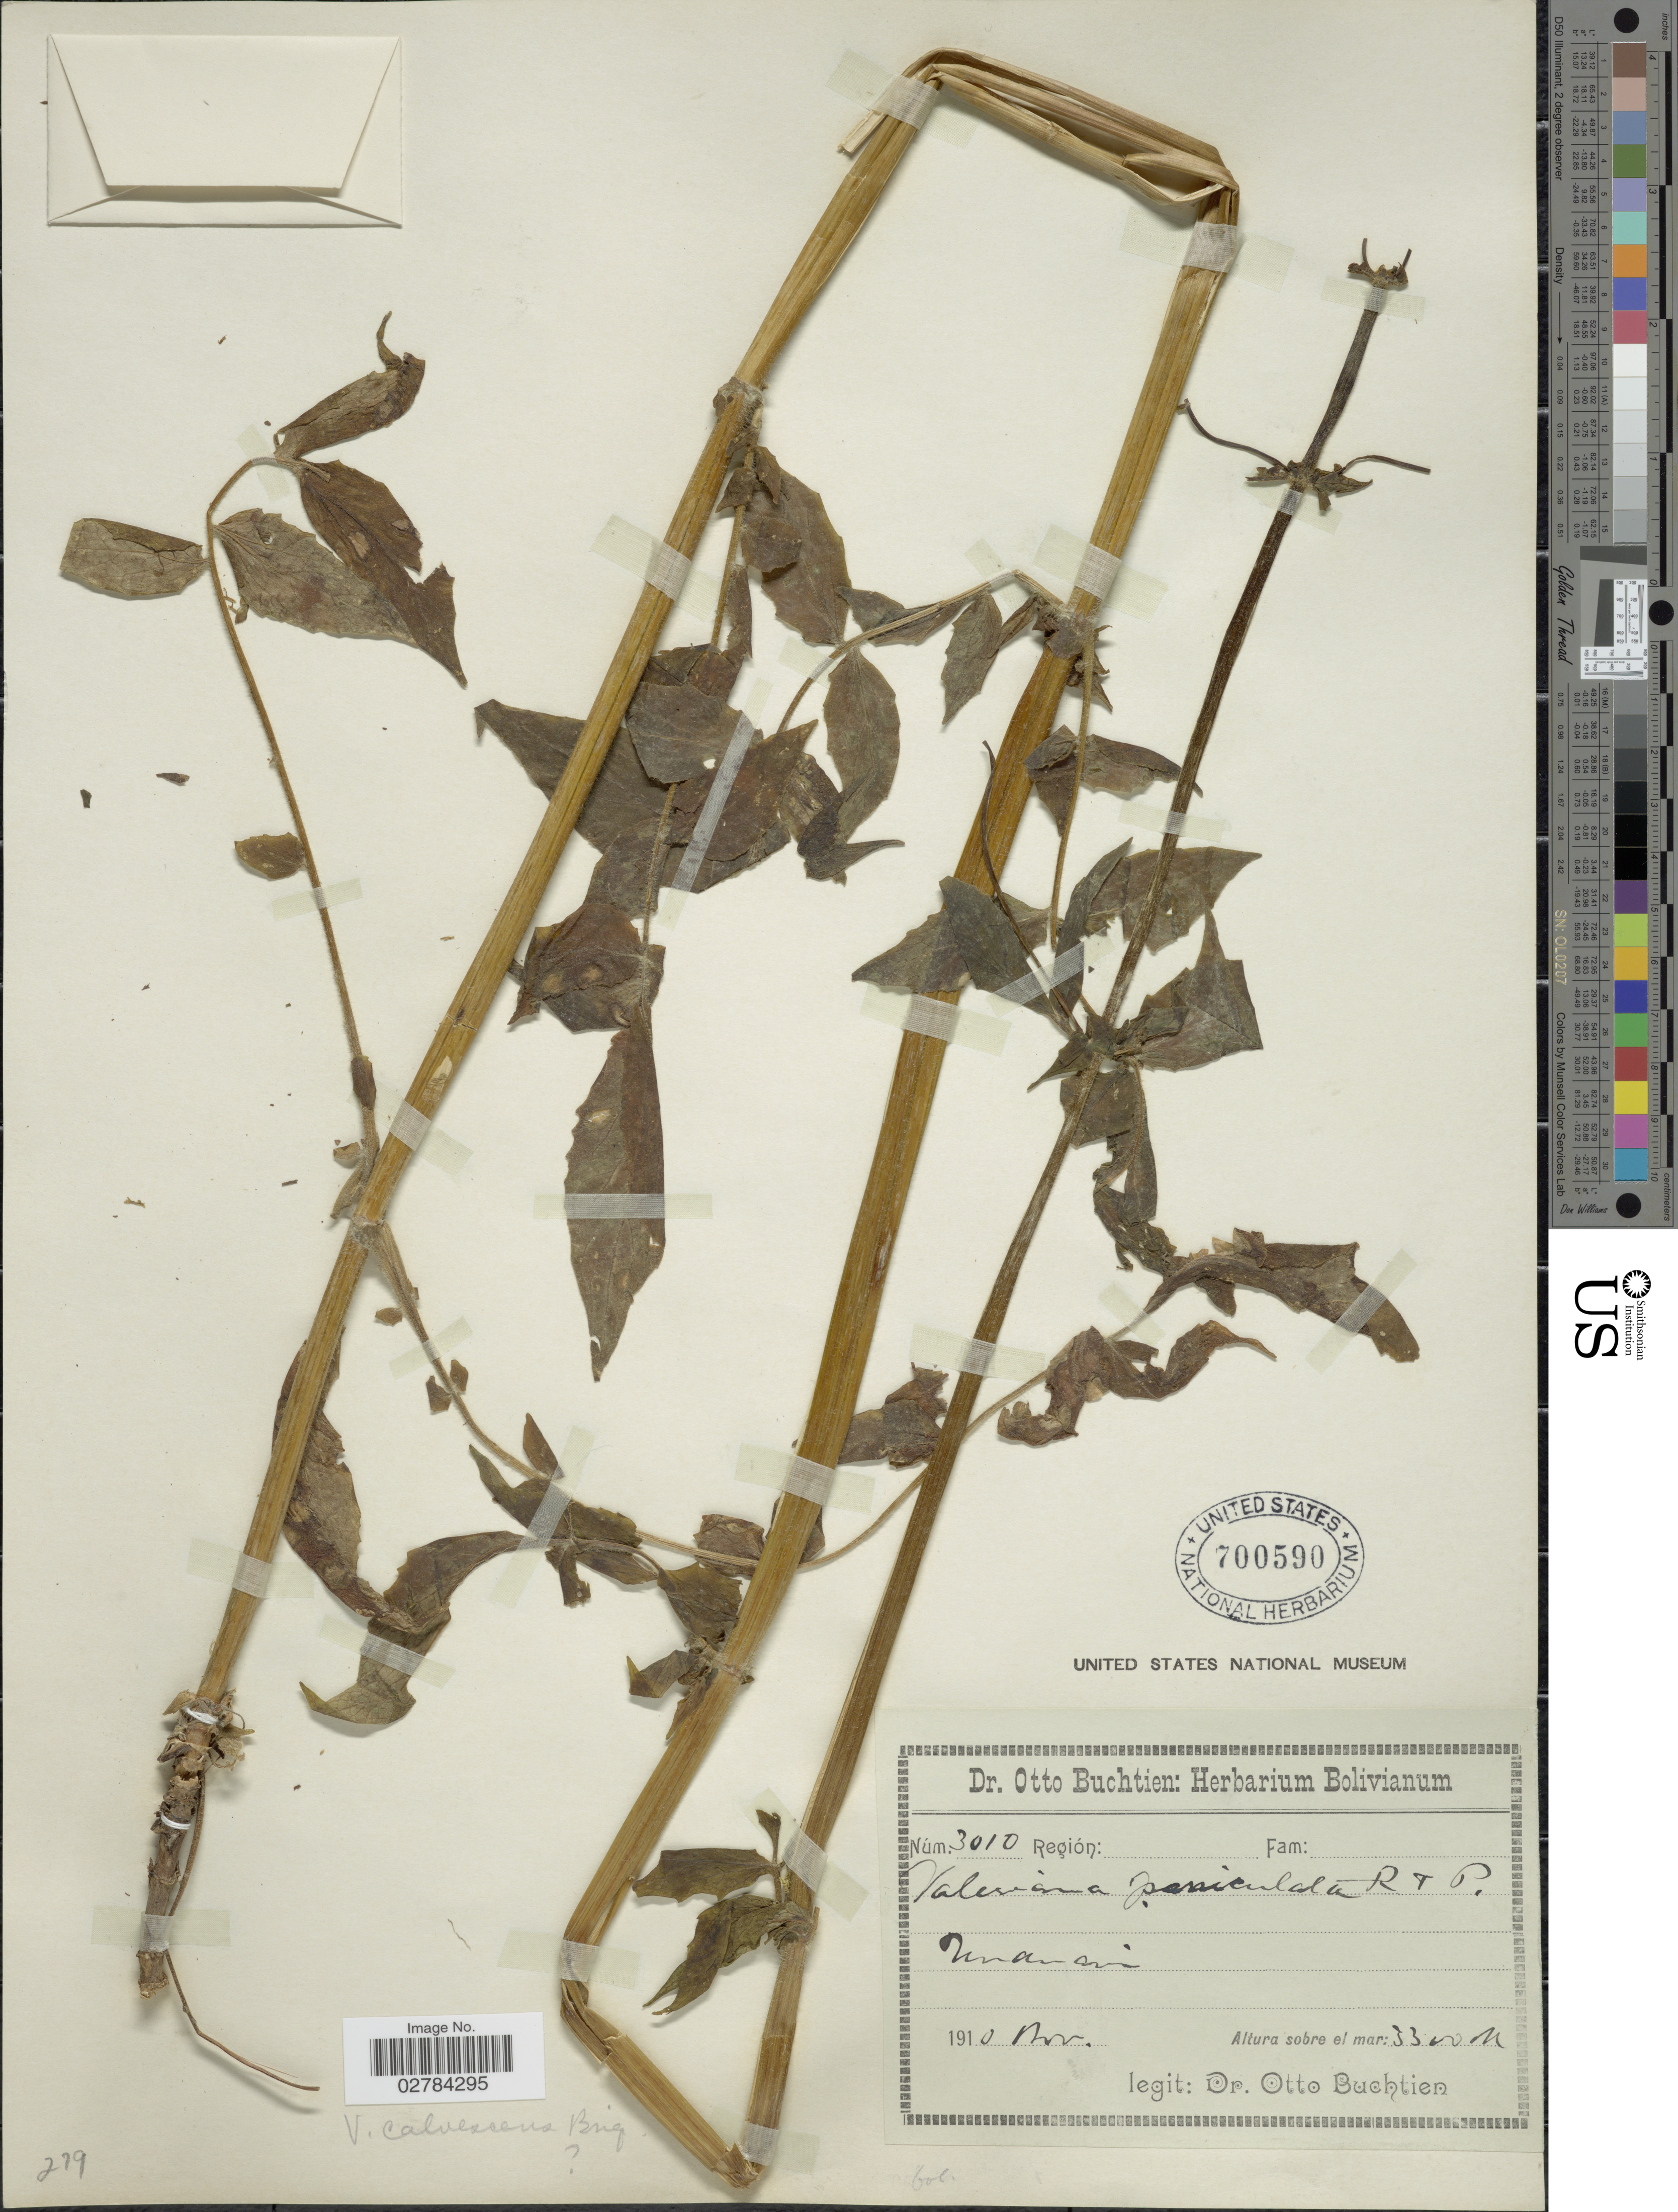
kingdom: Plantae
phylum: Tracheophyta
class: Magnoliopsida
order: Dipsacales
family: Caprifoliaceae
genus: Valeriana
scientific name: Valeriana calvescens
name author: Briq.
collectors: O. Buchtien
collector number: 3010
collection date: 1910-11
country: Bolivia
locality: Mamani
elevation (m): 3300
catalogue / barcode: US 700590